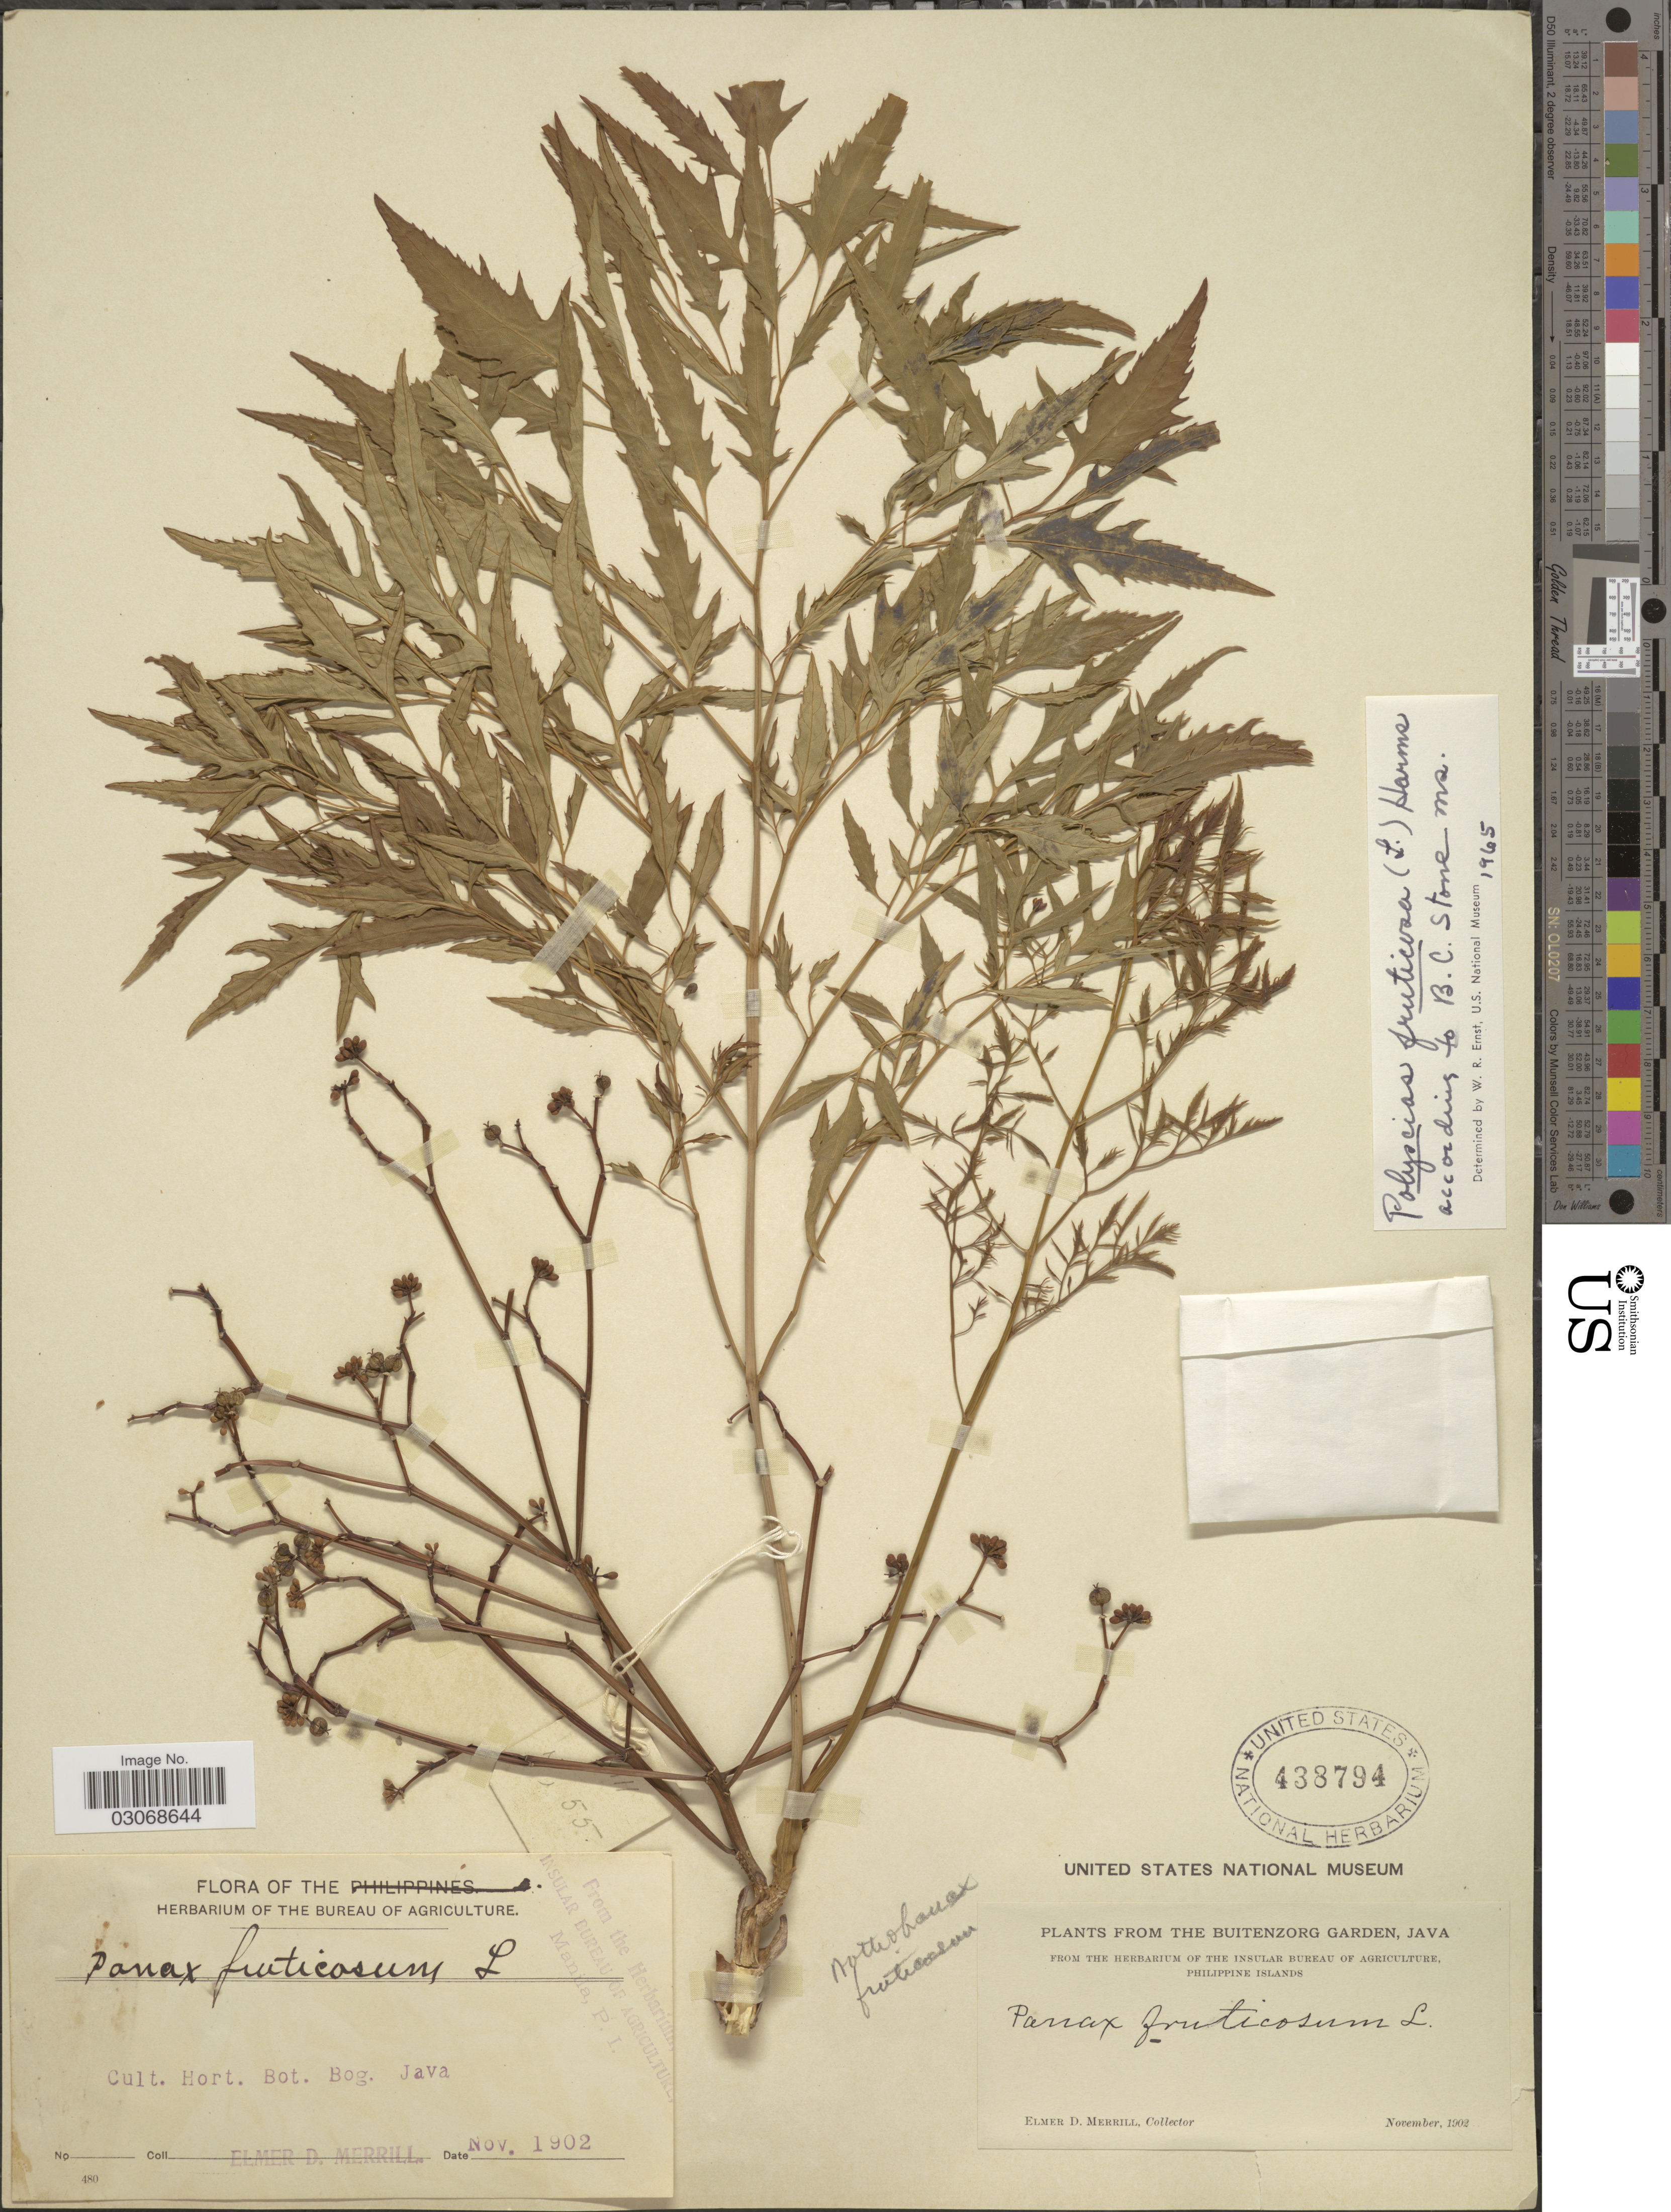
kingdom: Plantae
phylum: Tracheophyta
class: Magnoliopsida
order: Apiales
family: Araliaceae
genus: Polyscias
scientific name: Polyscias fruticosa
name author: (L.) Harms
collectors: E. D. Merrill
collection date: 1902-11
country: Indonesia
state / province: Java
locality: Cult. Hort. Bot. Bog. Java, The Buitenzorg Garden.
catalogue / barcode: US 438794